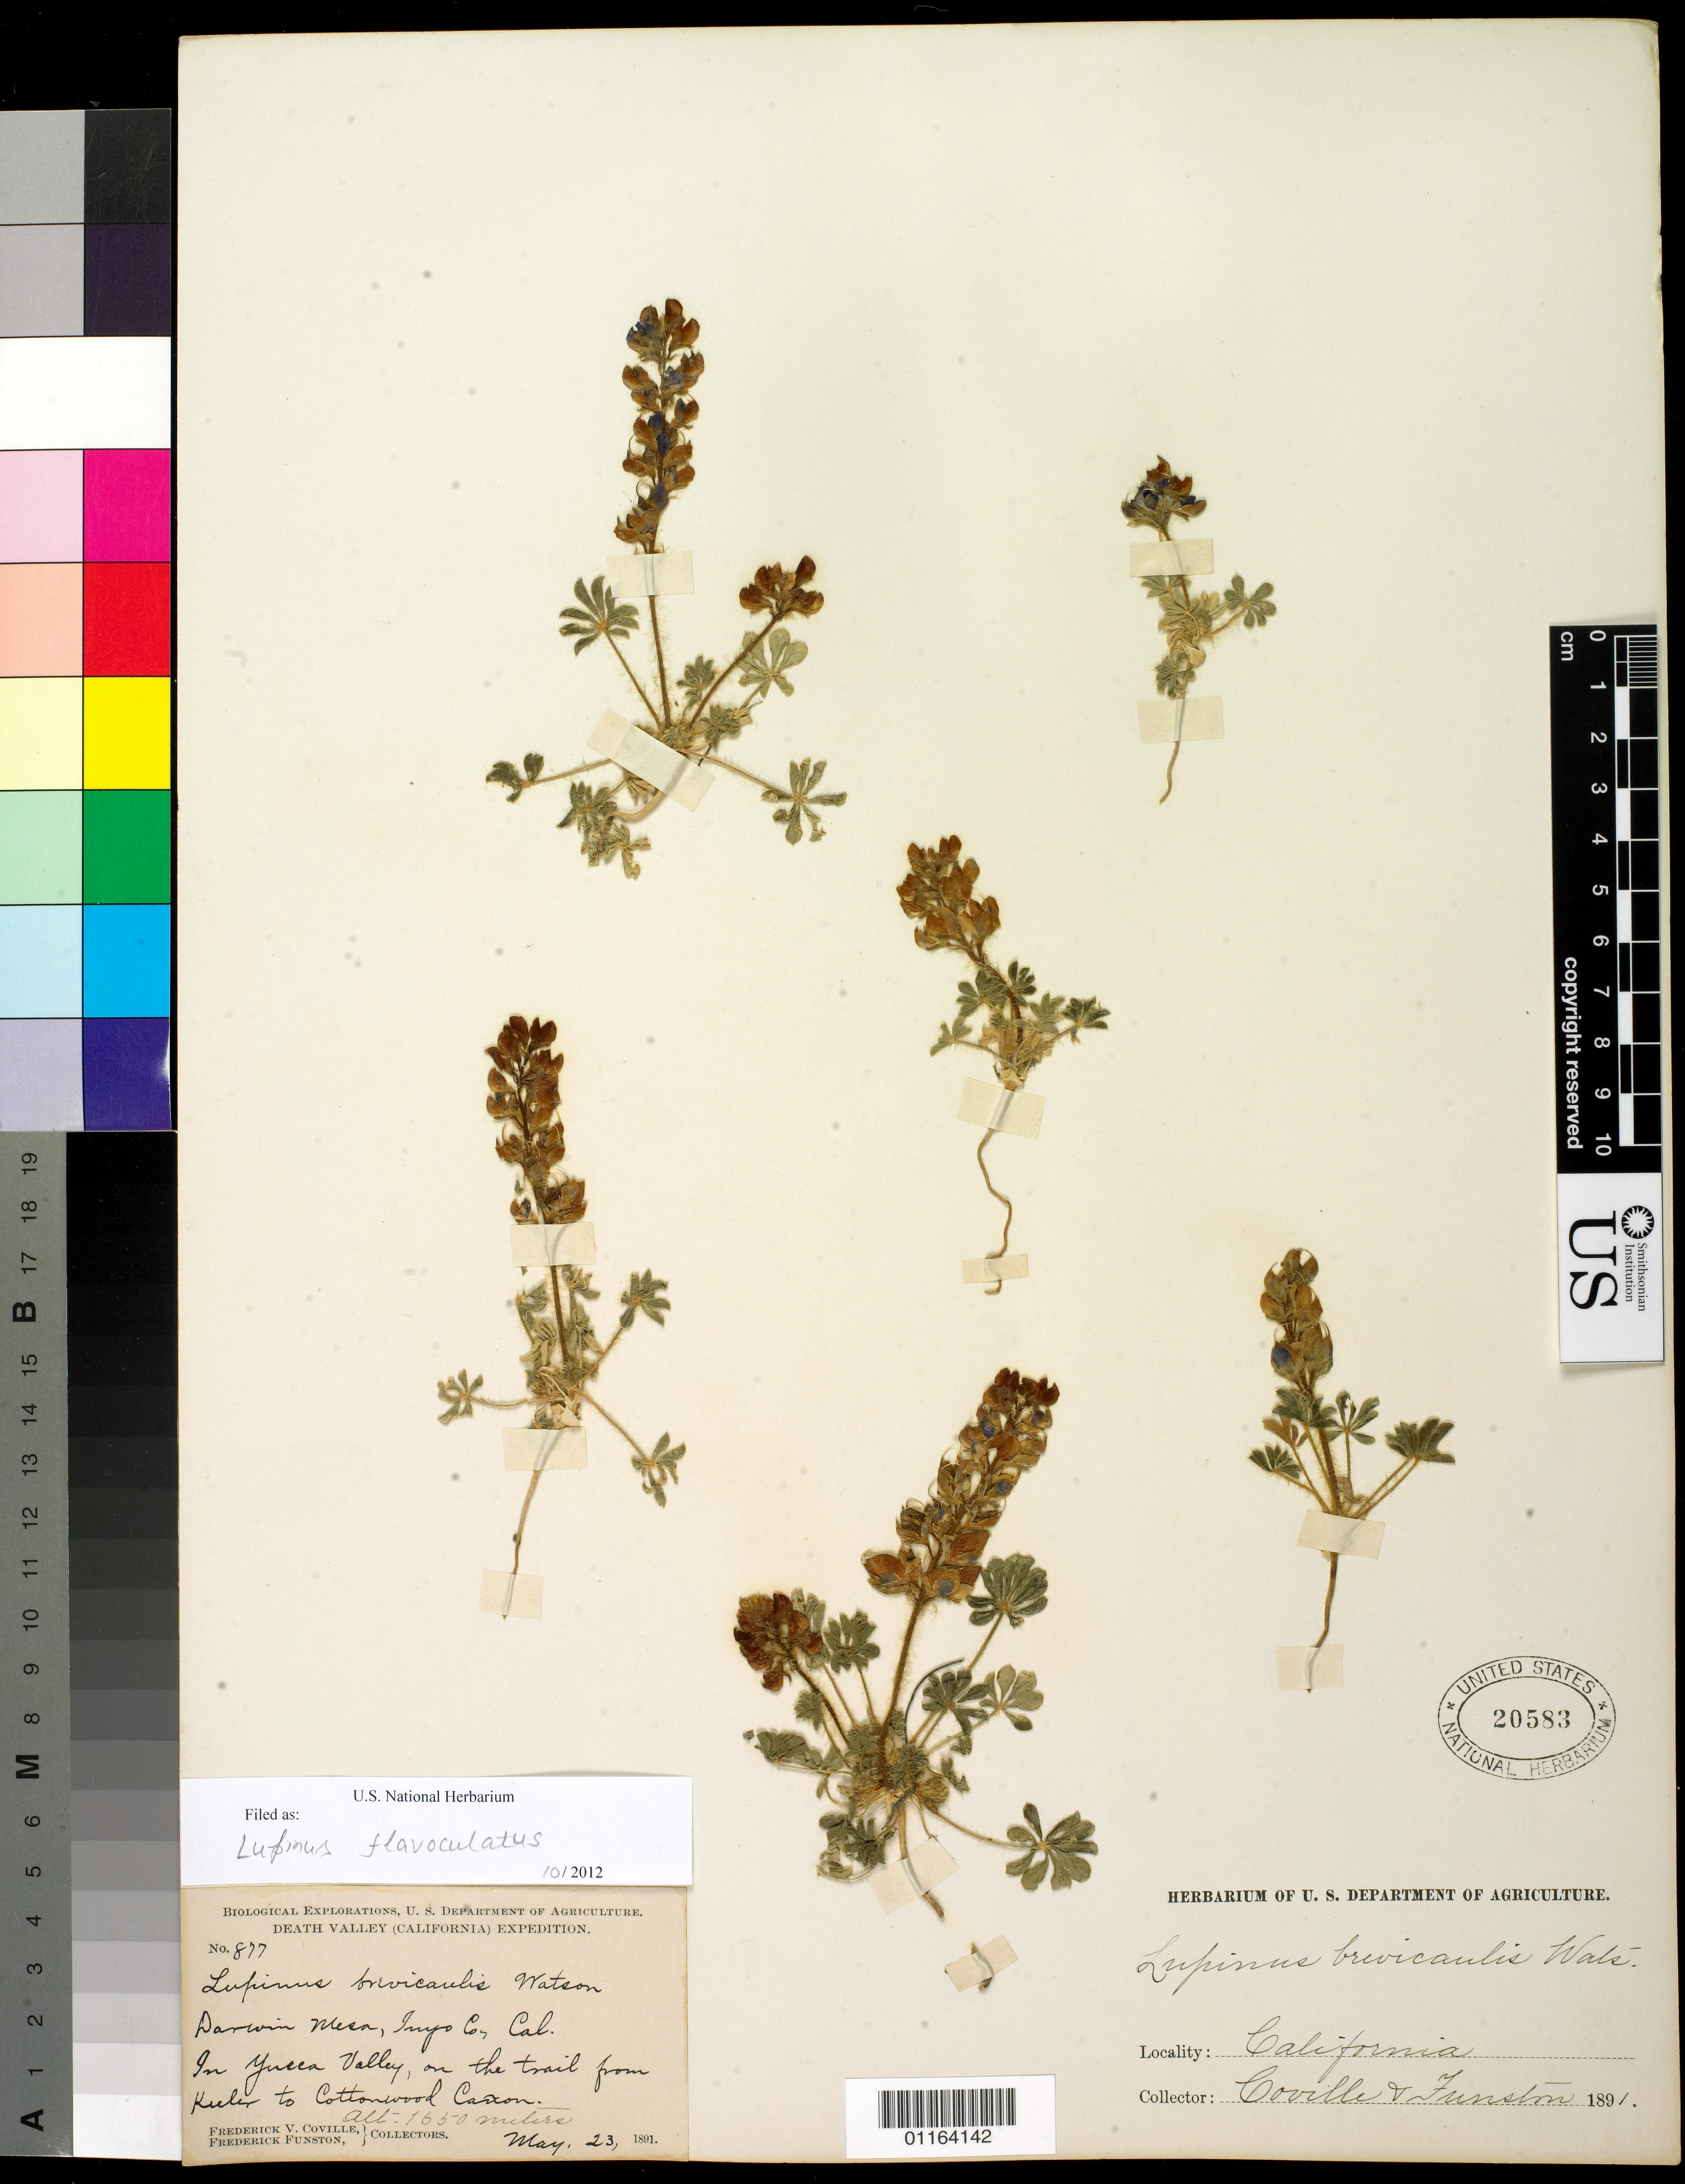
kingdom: Plantae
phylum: Tracheophyta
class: Magnoliopsida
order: Fabales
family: Fabaceae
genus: Lupinus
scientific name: Lupinus flavoculatus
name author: A. Heller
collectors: F. V. Coville & F. Funston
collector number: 877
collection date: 1891-05-23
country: United States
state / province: California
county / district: Inyo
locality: Darwin Mesa. In Yucca Valley, on the trail from Keeler to Cottonwood Canyon.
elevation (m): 1650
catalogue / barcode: US 20583